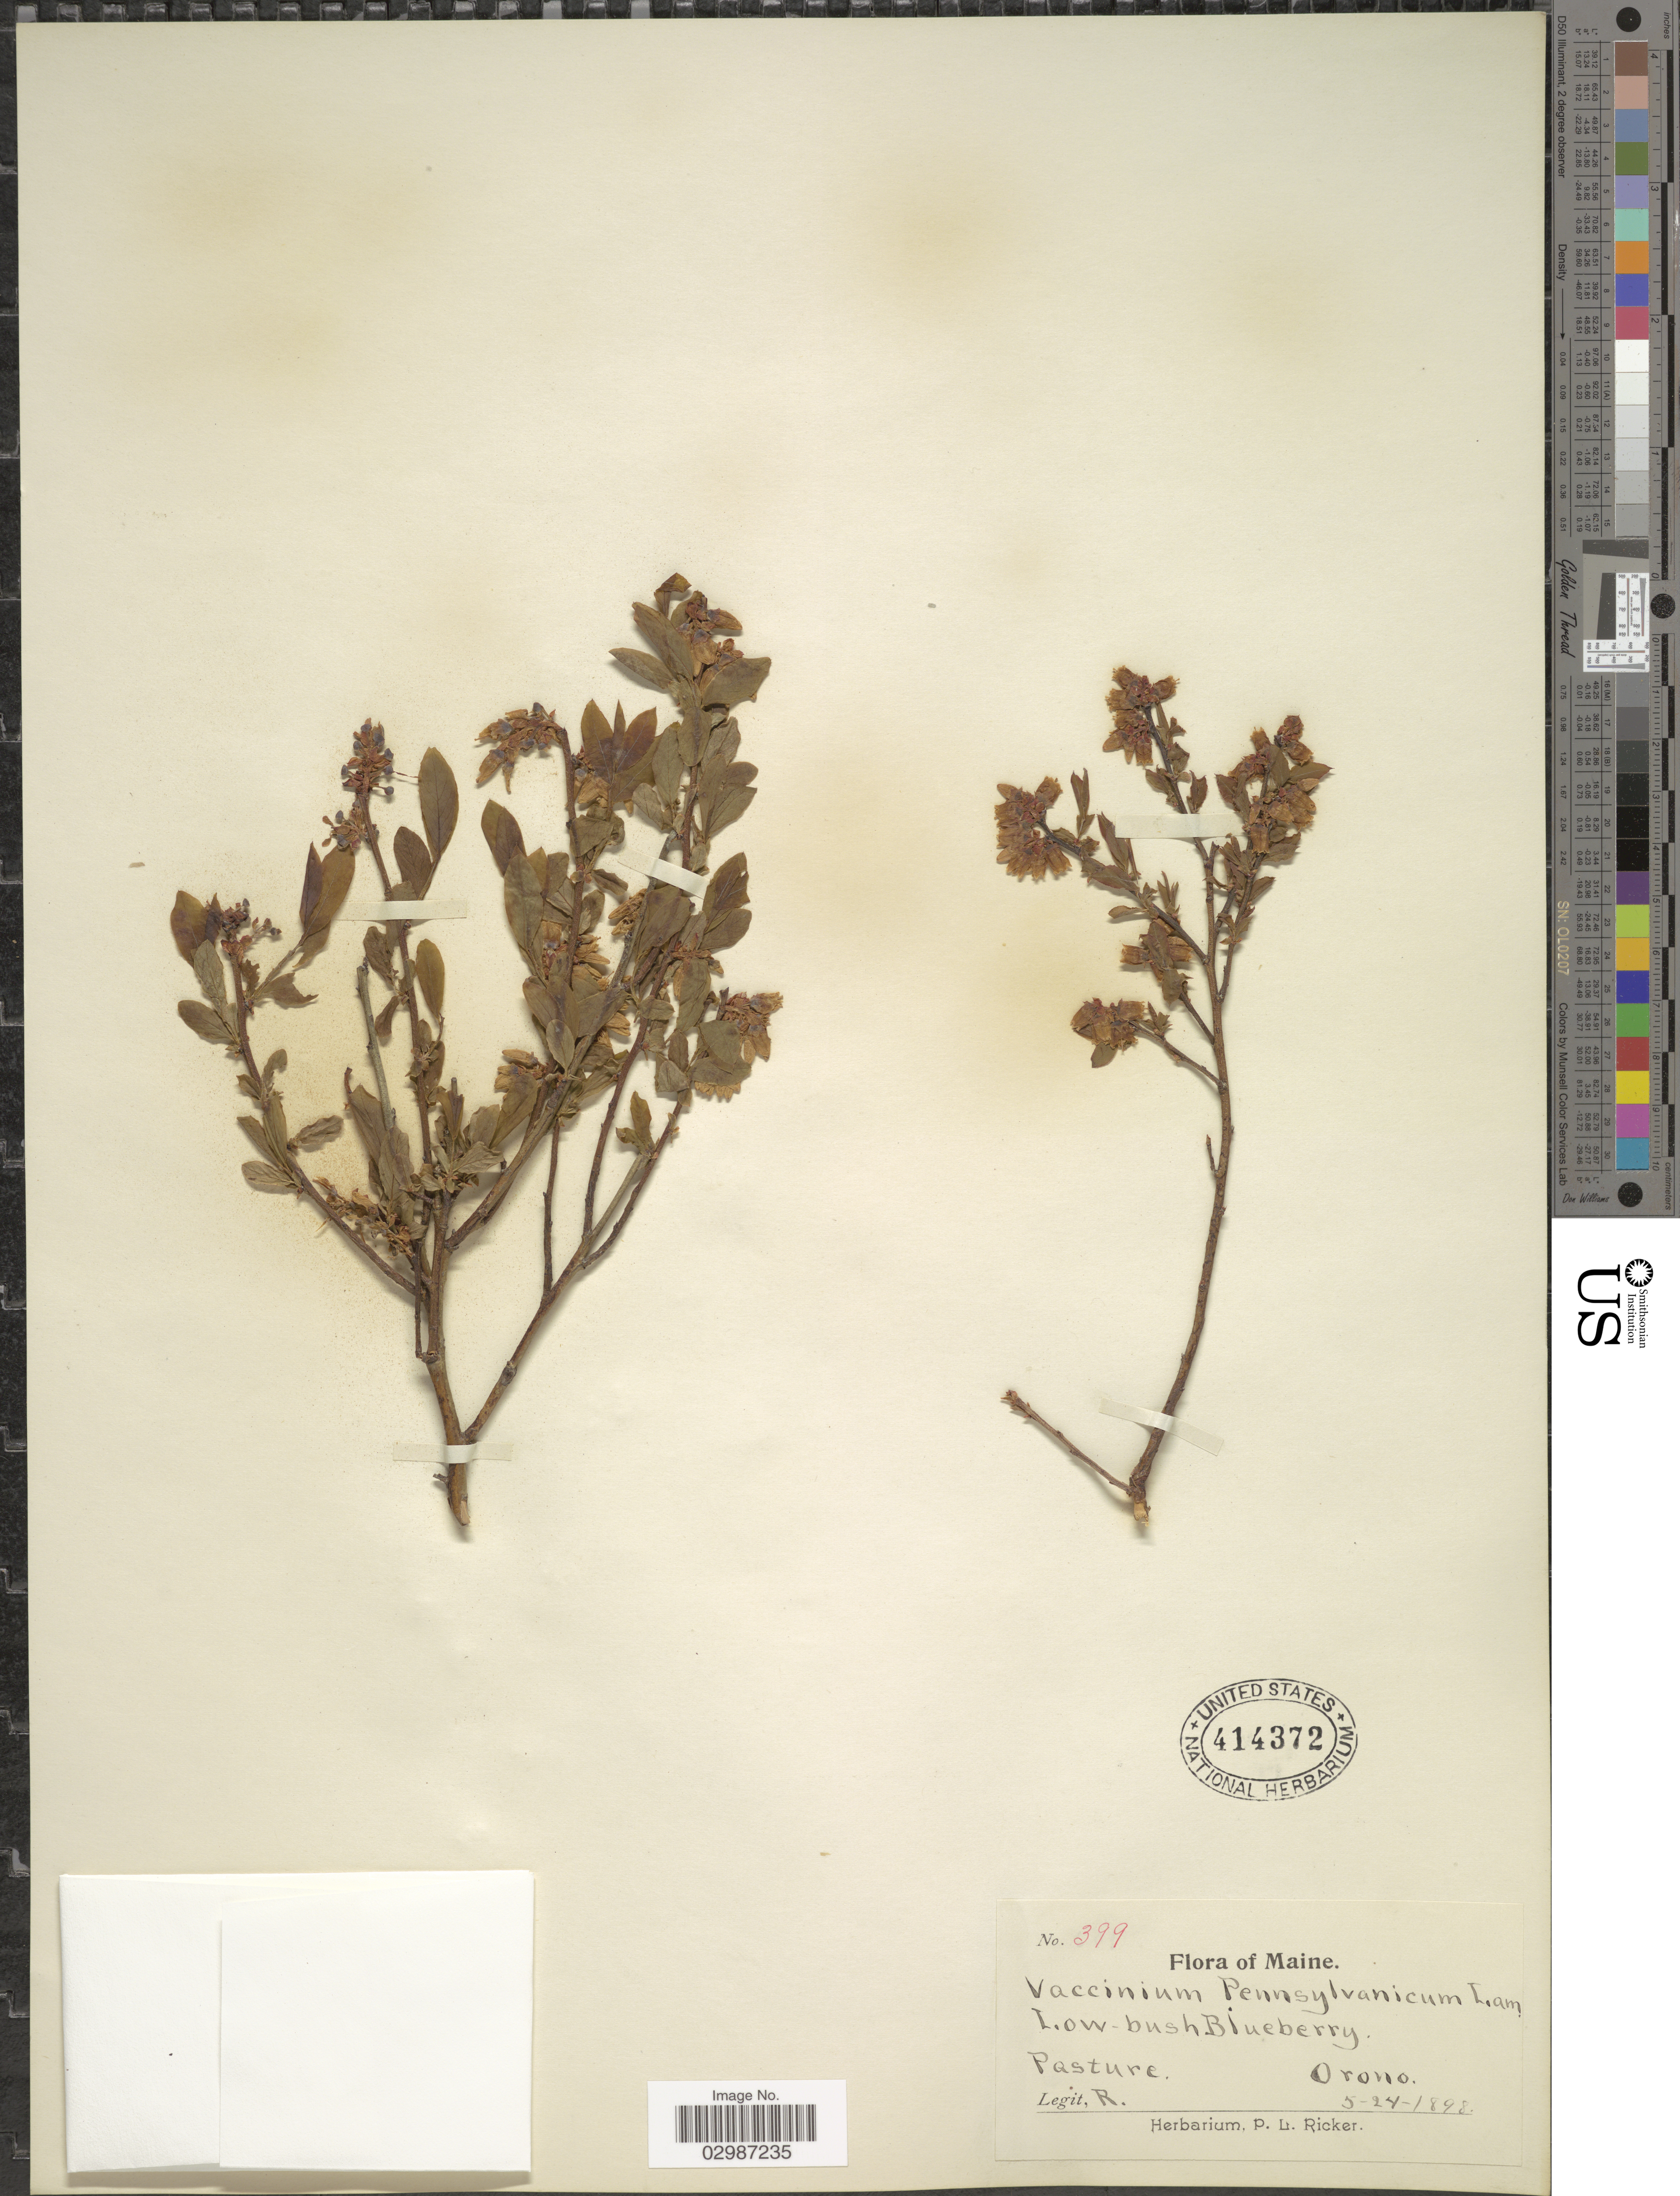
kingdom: Plantae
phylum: Tracheophyta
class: Magnoliopsida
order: Ericales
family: Ericaceae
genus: Vaccinium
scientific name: Vaccinium angustifolium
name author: Aiton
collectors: P. Ricker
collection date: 1898-05-24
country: United States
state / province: Maine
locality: Pasture, Orono.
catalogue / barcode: US 414372